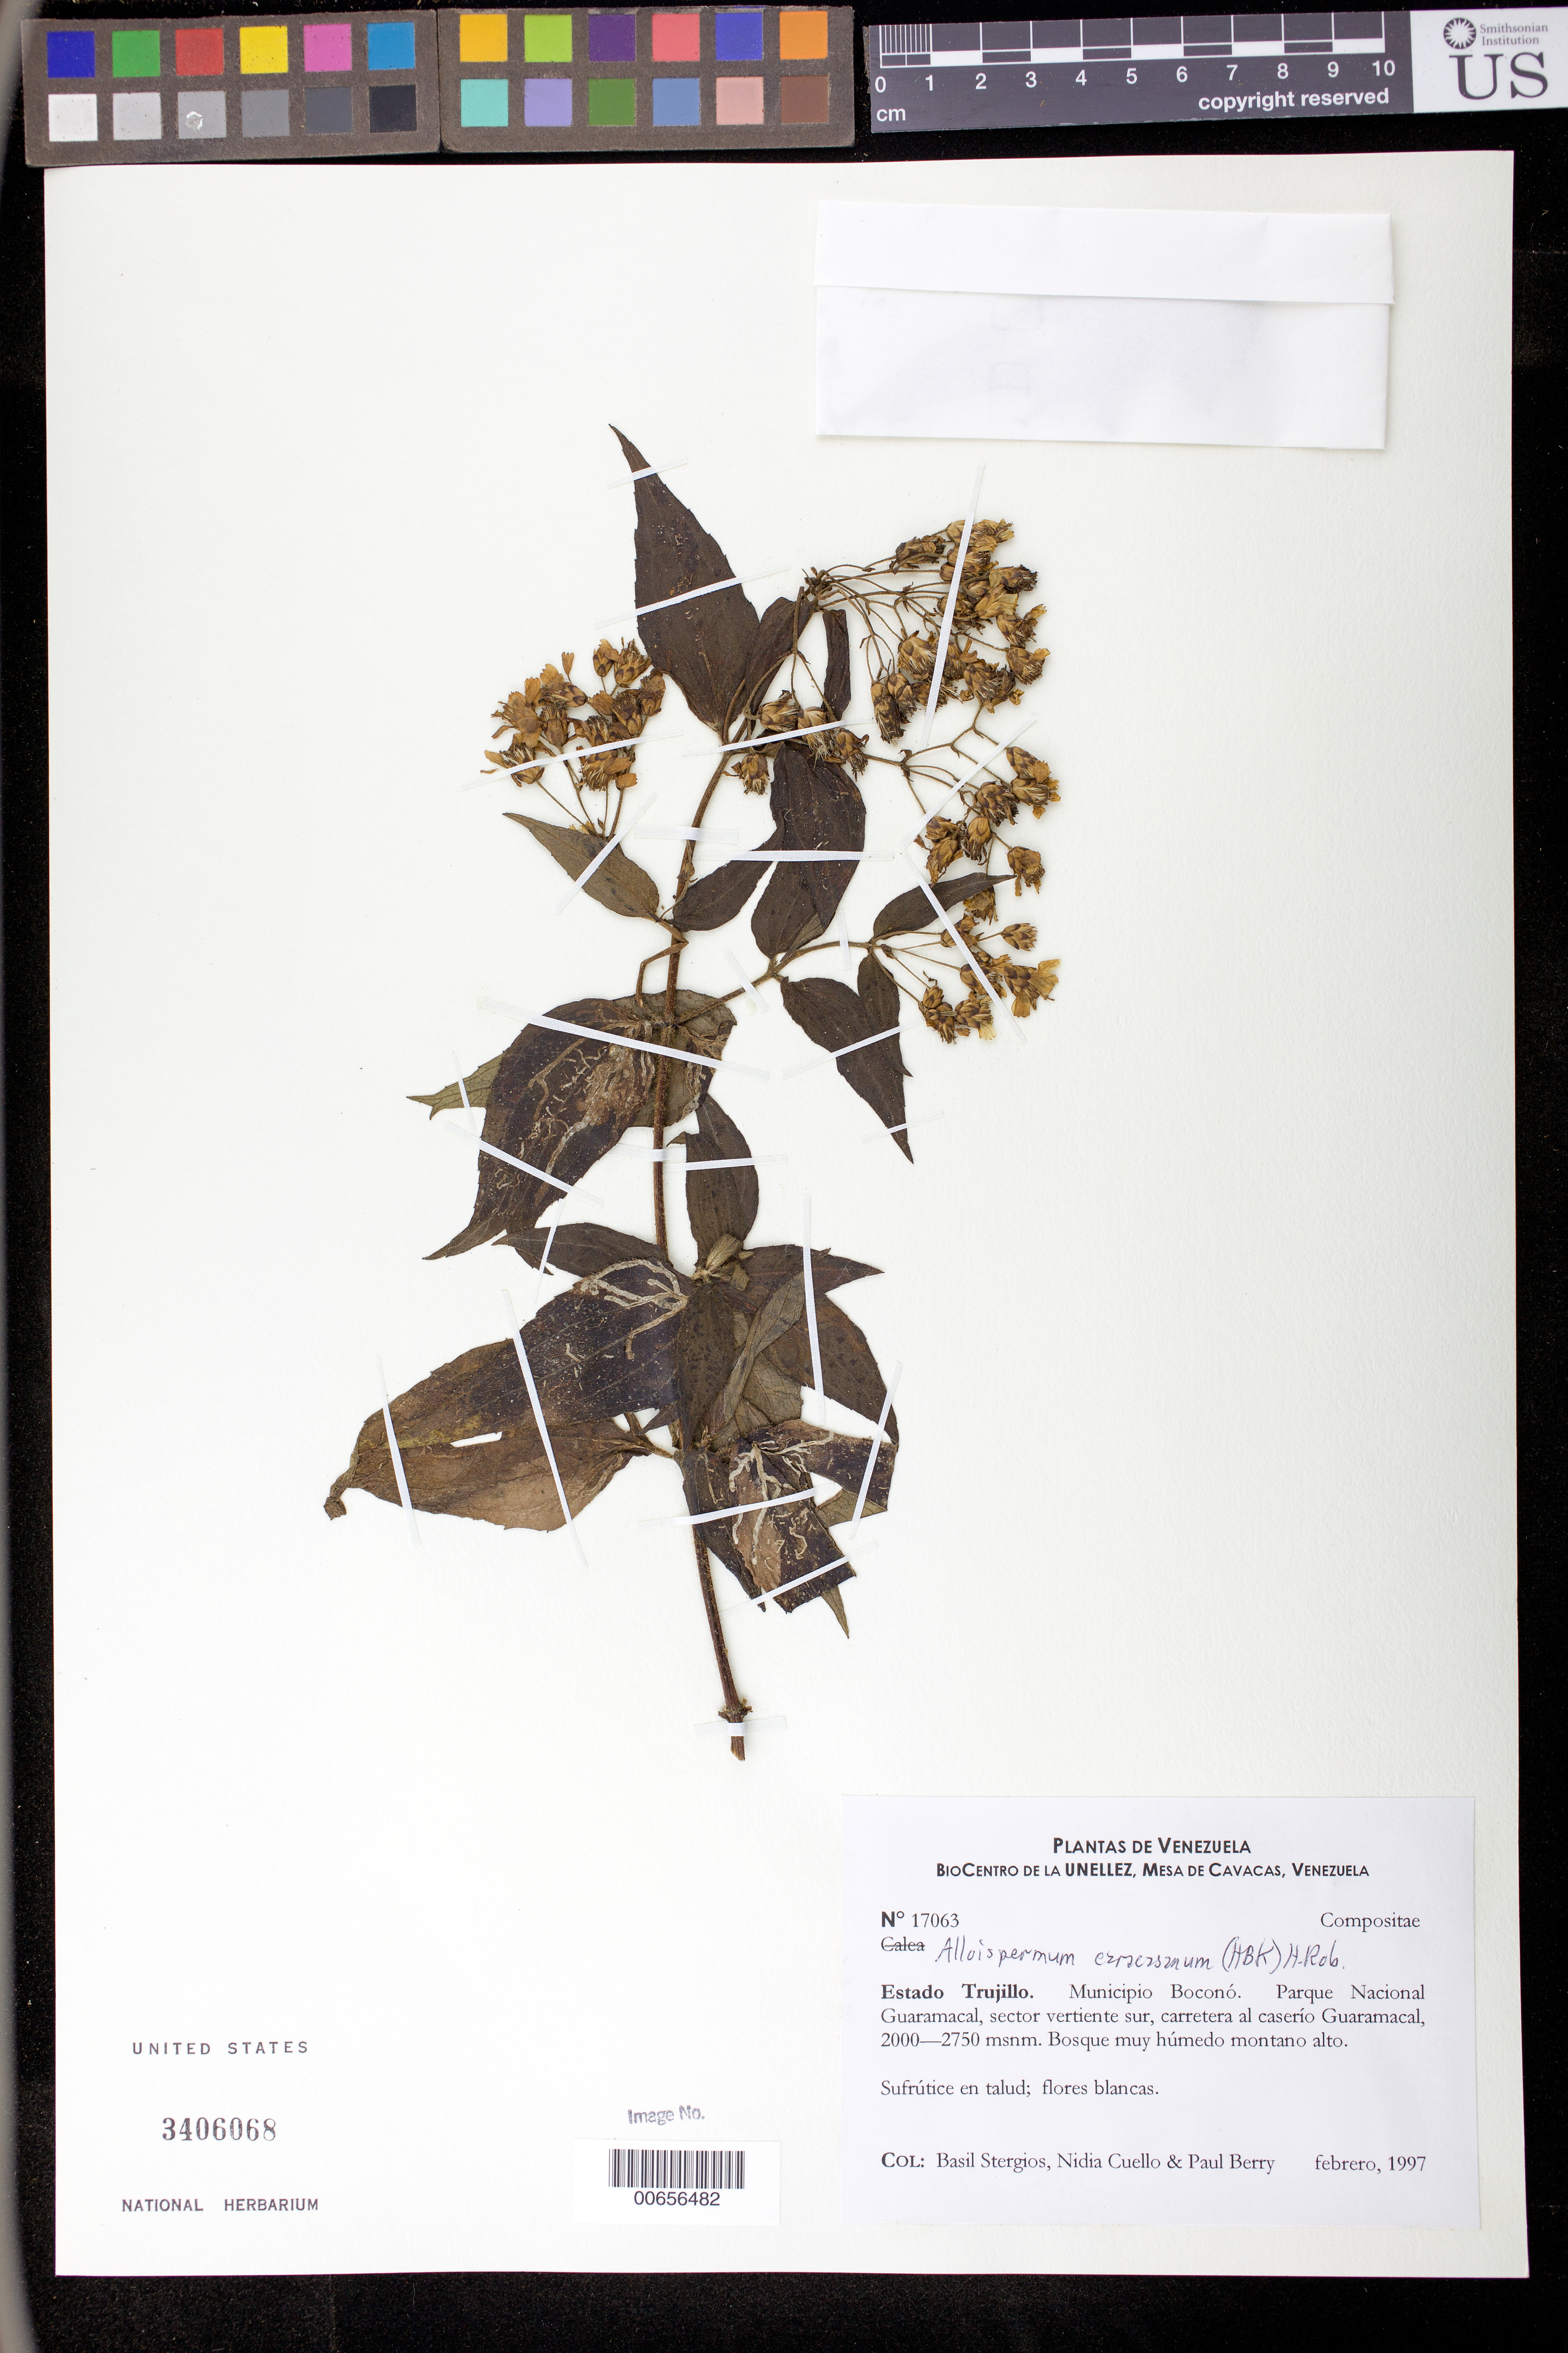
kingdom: Plantae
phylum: Tracheophyta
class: Magnoliopsida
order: Asterales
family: Asteraceae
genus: Alloispermum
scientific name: Alloispermum caracasanum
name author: (Kunth) H. Rob.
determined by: Robinson, Harold E., (US)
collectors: B. G. Stergios, N. L. Cuello & P. Berry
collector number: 17063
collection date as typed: Feb 1997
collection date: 1997-02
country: Venezuela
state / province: Trujillo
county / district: Boconó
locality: Parque Nacional Guaramacal. Sector vertiente S. Carretera al caserío Guaramacal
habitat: Bosque muy húmedo montano alto.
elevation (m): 2000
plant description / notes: PORT, US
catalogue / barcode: US 3406068